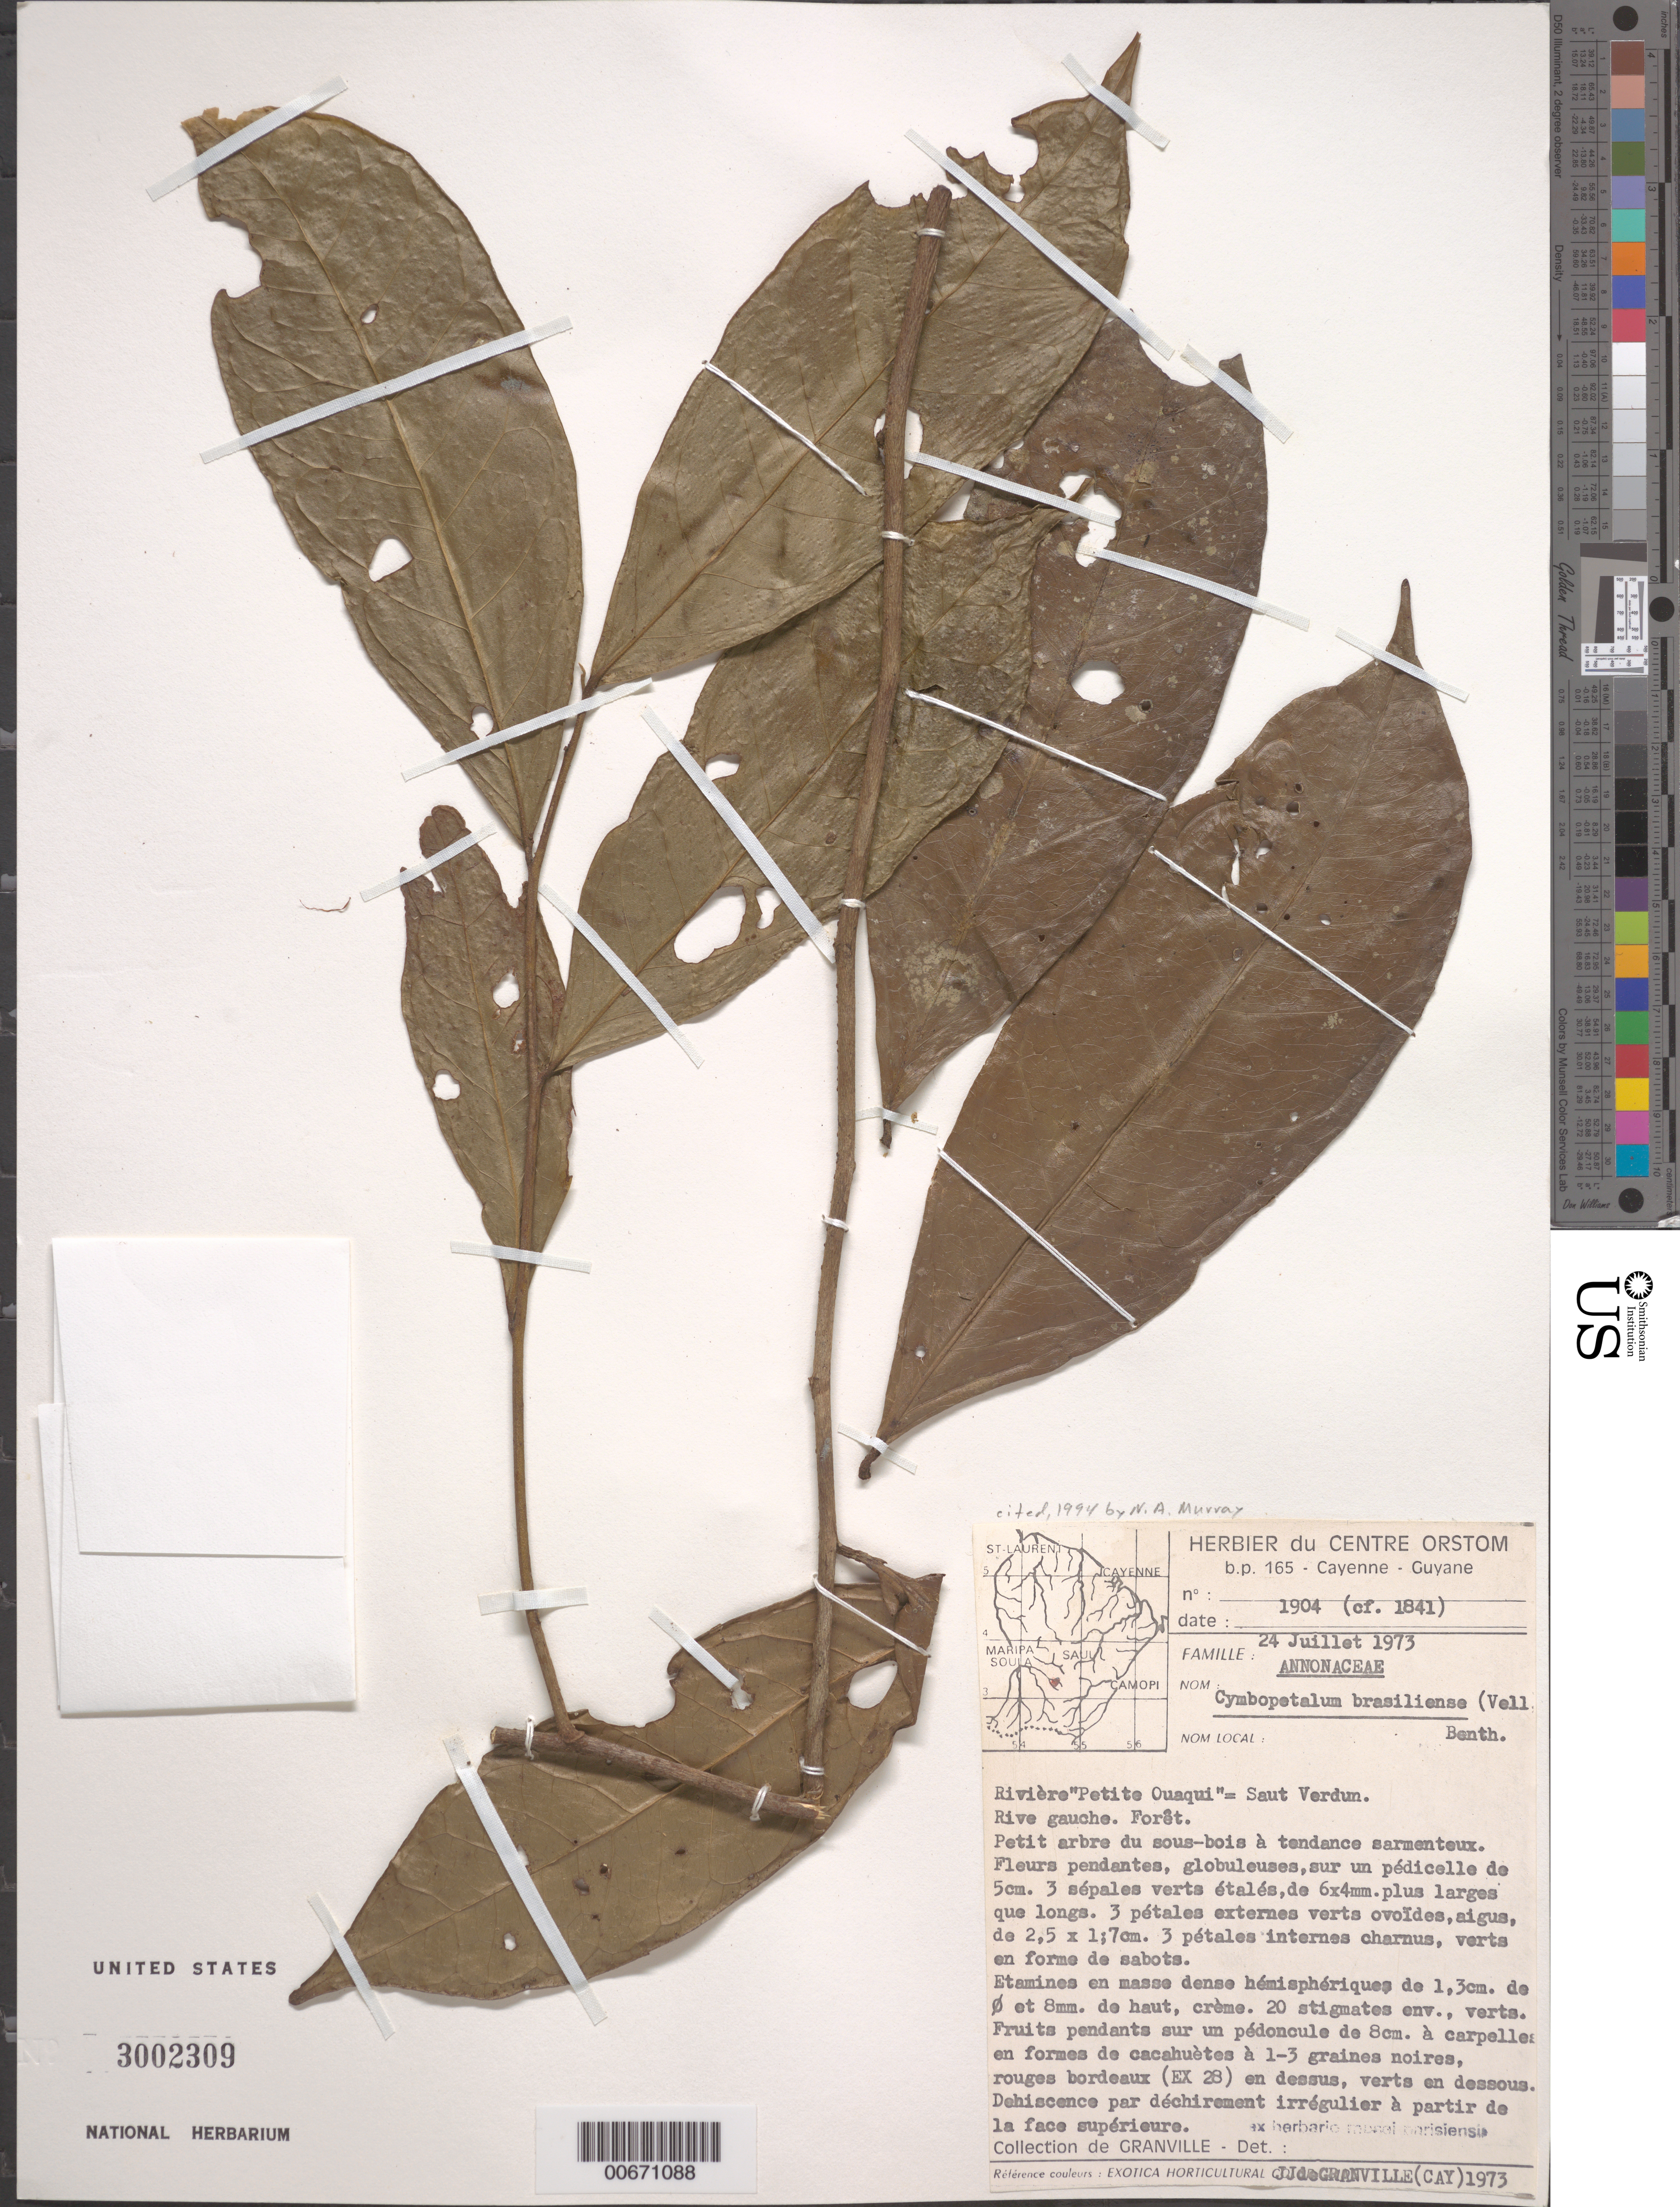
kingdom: Plantae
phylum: Tracheophyta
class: Magnoliopsida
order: Magnoliales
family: Annonaceae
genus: Cymbopetalum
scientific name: Cymbopetalum brasiliense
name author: (Vell.) Benth. ex Baill.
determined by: Murray, N. A.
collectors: J.-J. de Granville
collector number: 1904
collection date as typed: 24-Jul-73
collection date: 1973-07-24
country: French Guiana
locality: Rivière "Petite Ouaqui", Saut Verdun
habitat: Forest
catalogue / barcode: US 3002309